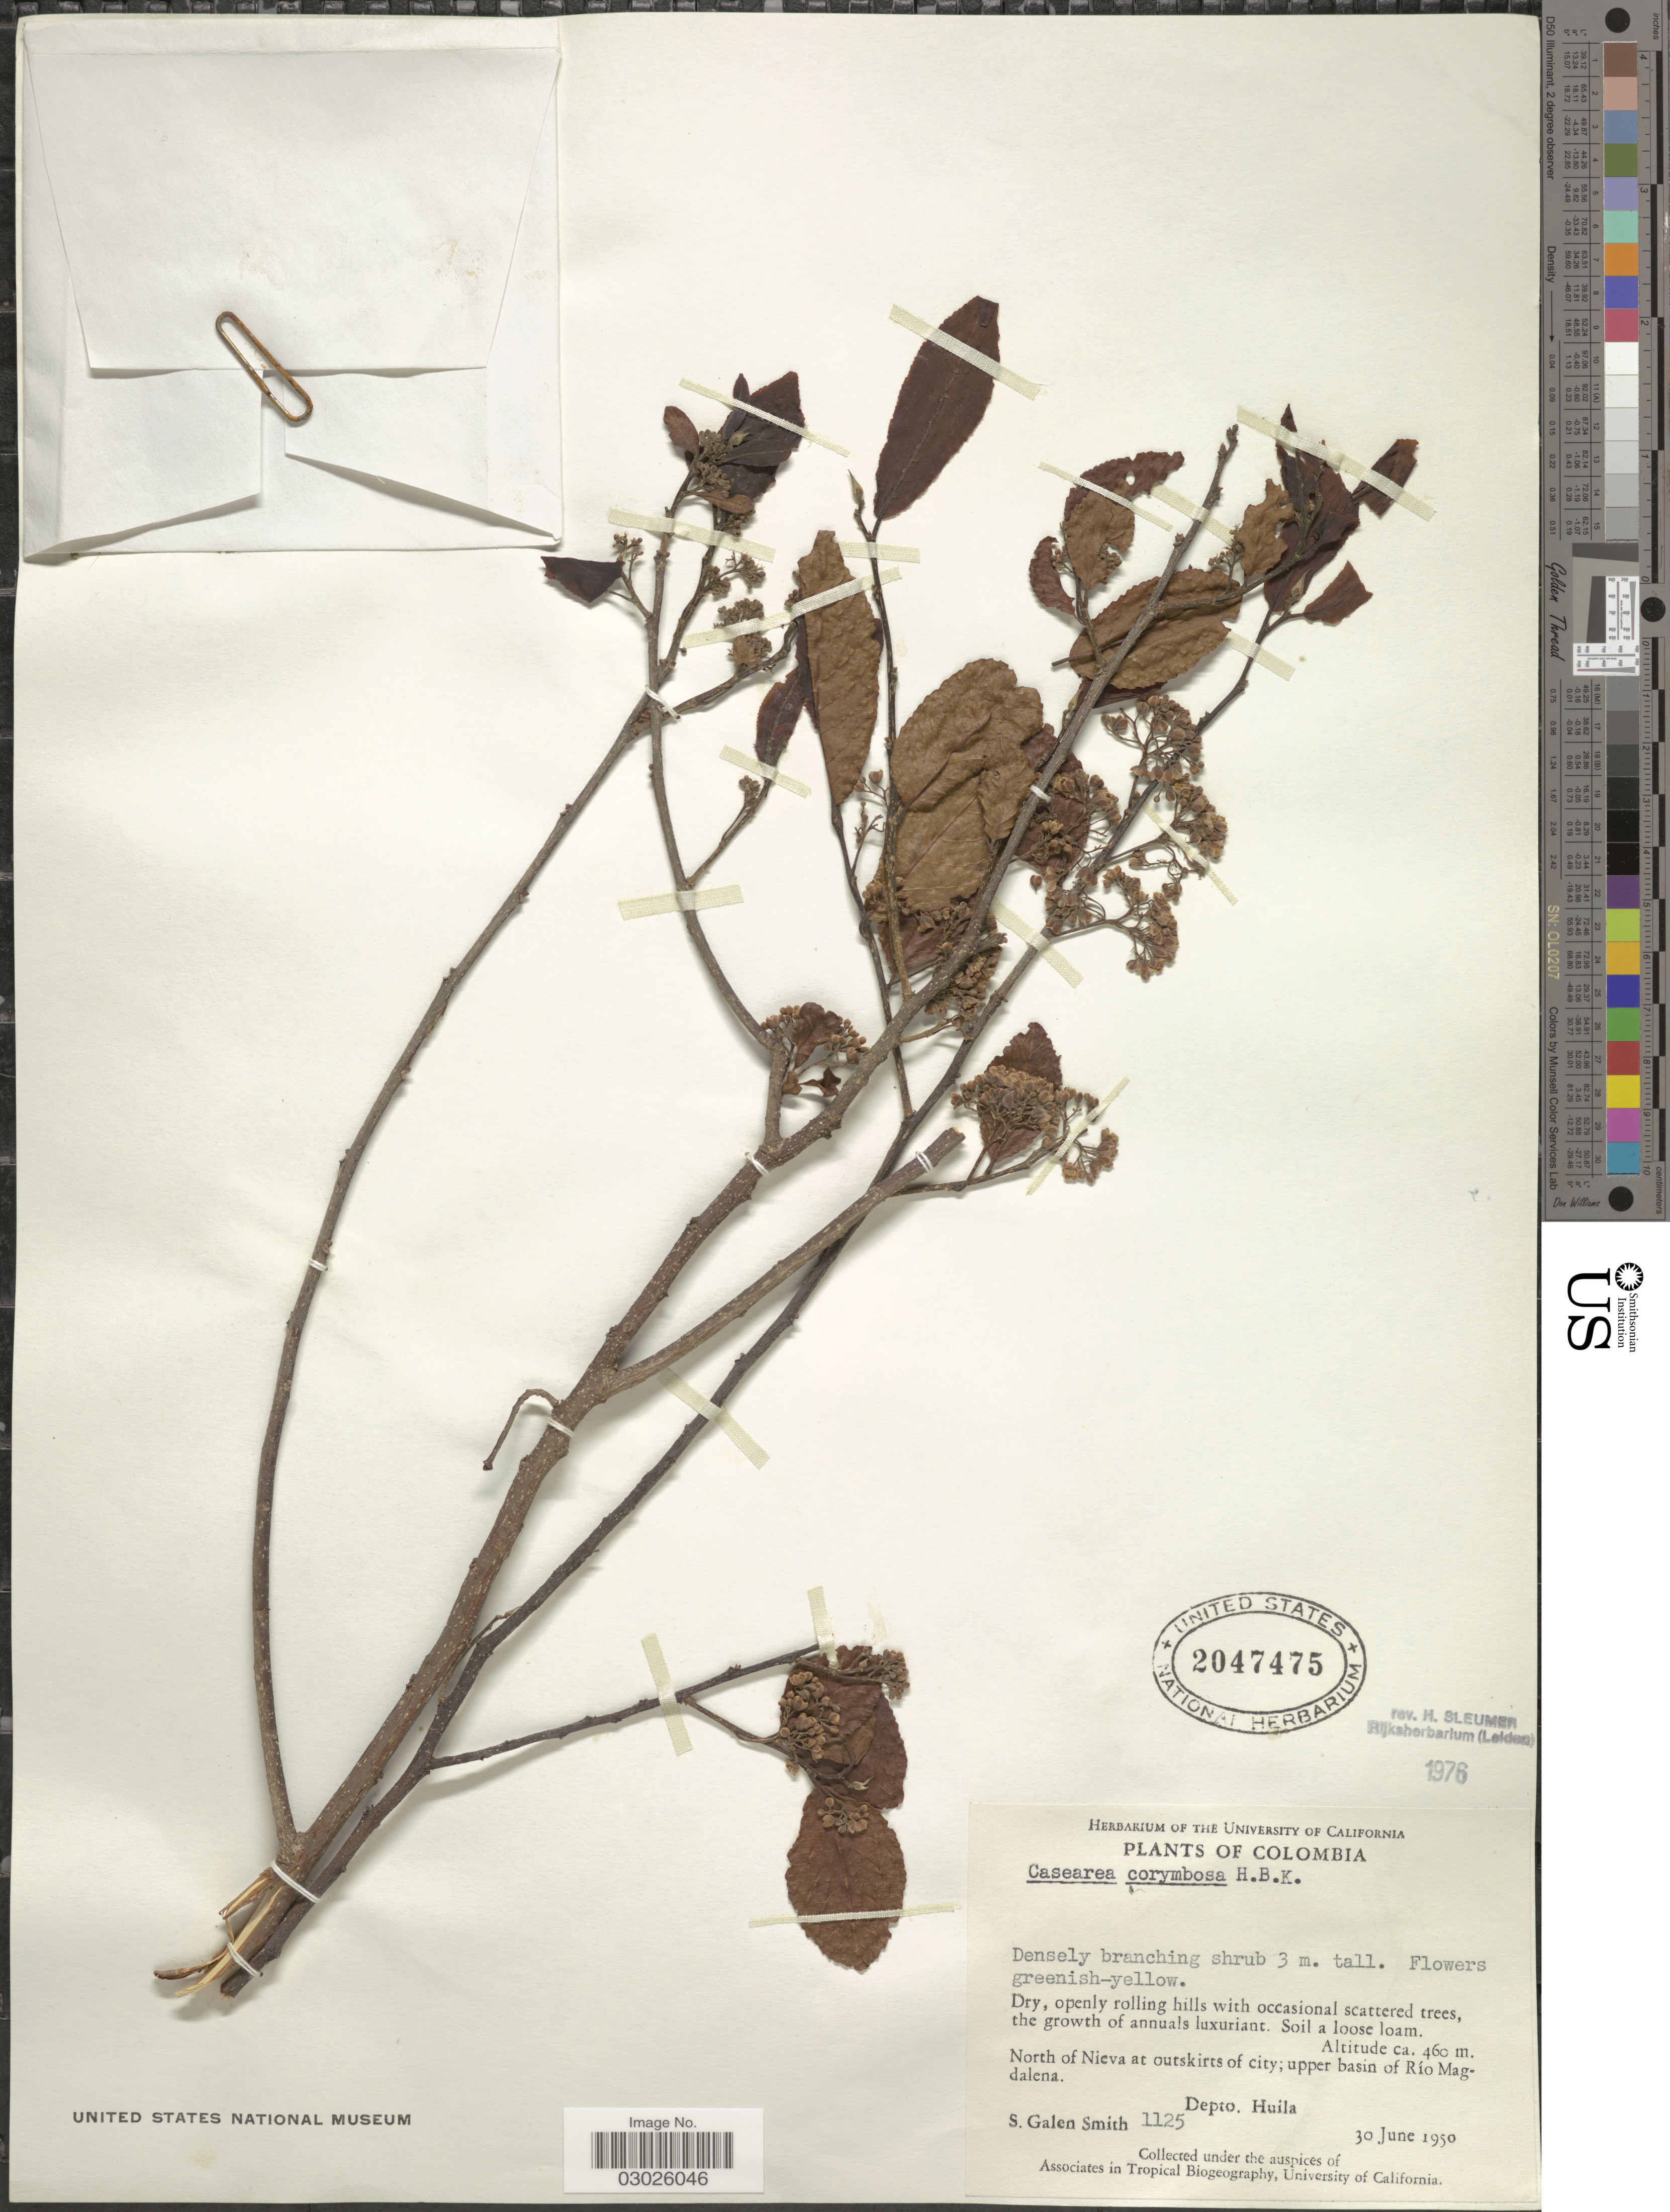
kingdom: Plantae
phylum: Tracheophyta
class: Magnoliopsida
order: Malpighiales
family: Salicaceae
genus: Casearia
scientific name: Casearia corymbosa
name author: Kunth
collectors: S. G. Smith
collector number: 1125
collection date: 1950-06-30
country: Colombia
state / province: Huila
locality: North of Nieva at outskirts of city; upper basin of Río Magdalena. Depto. Huila.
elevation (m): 460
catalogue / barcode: US 2047475